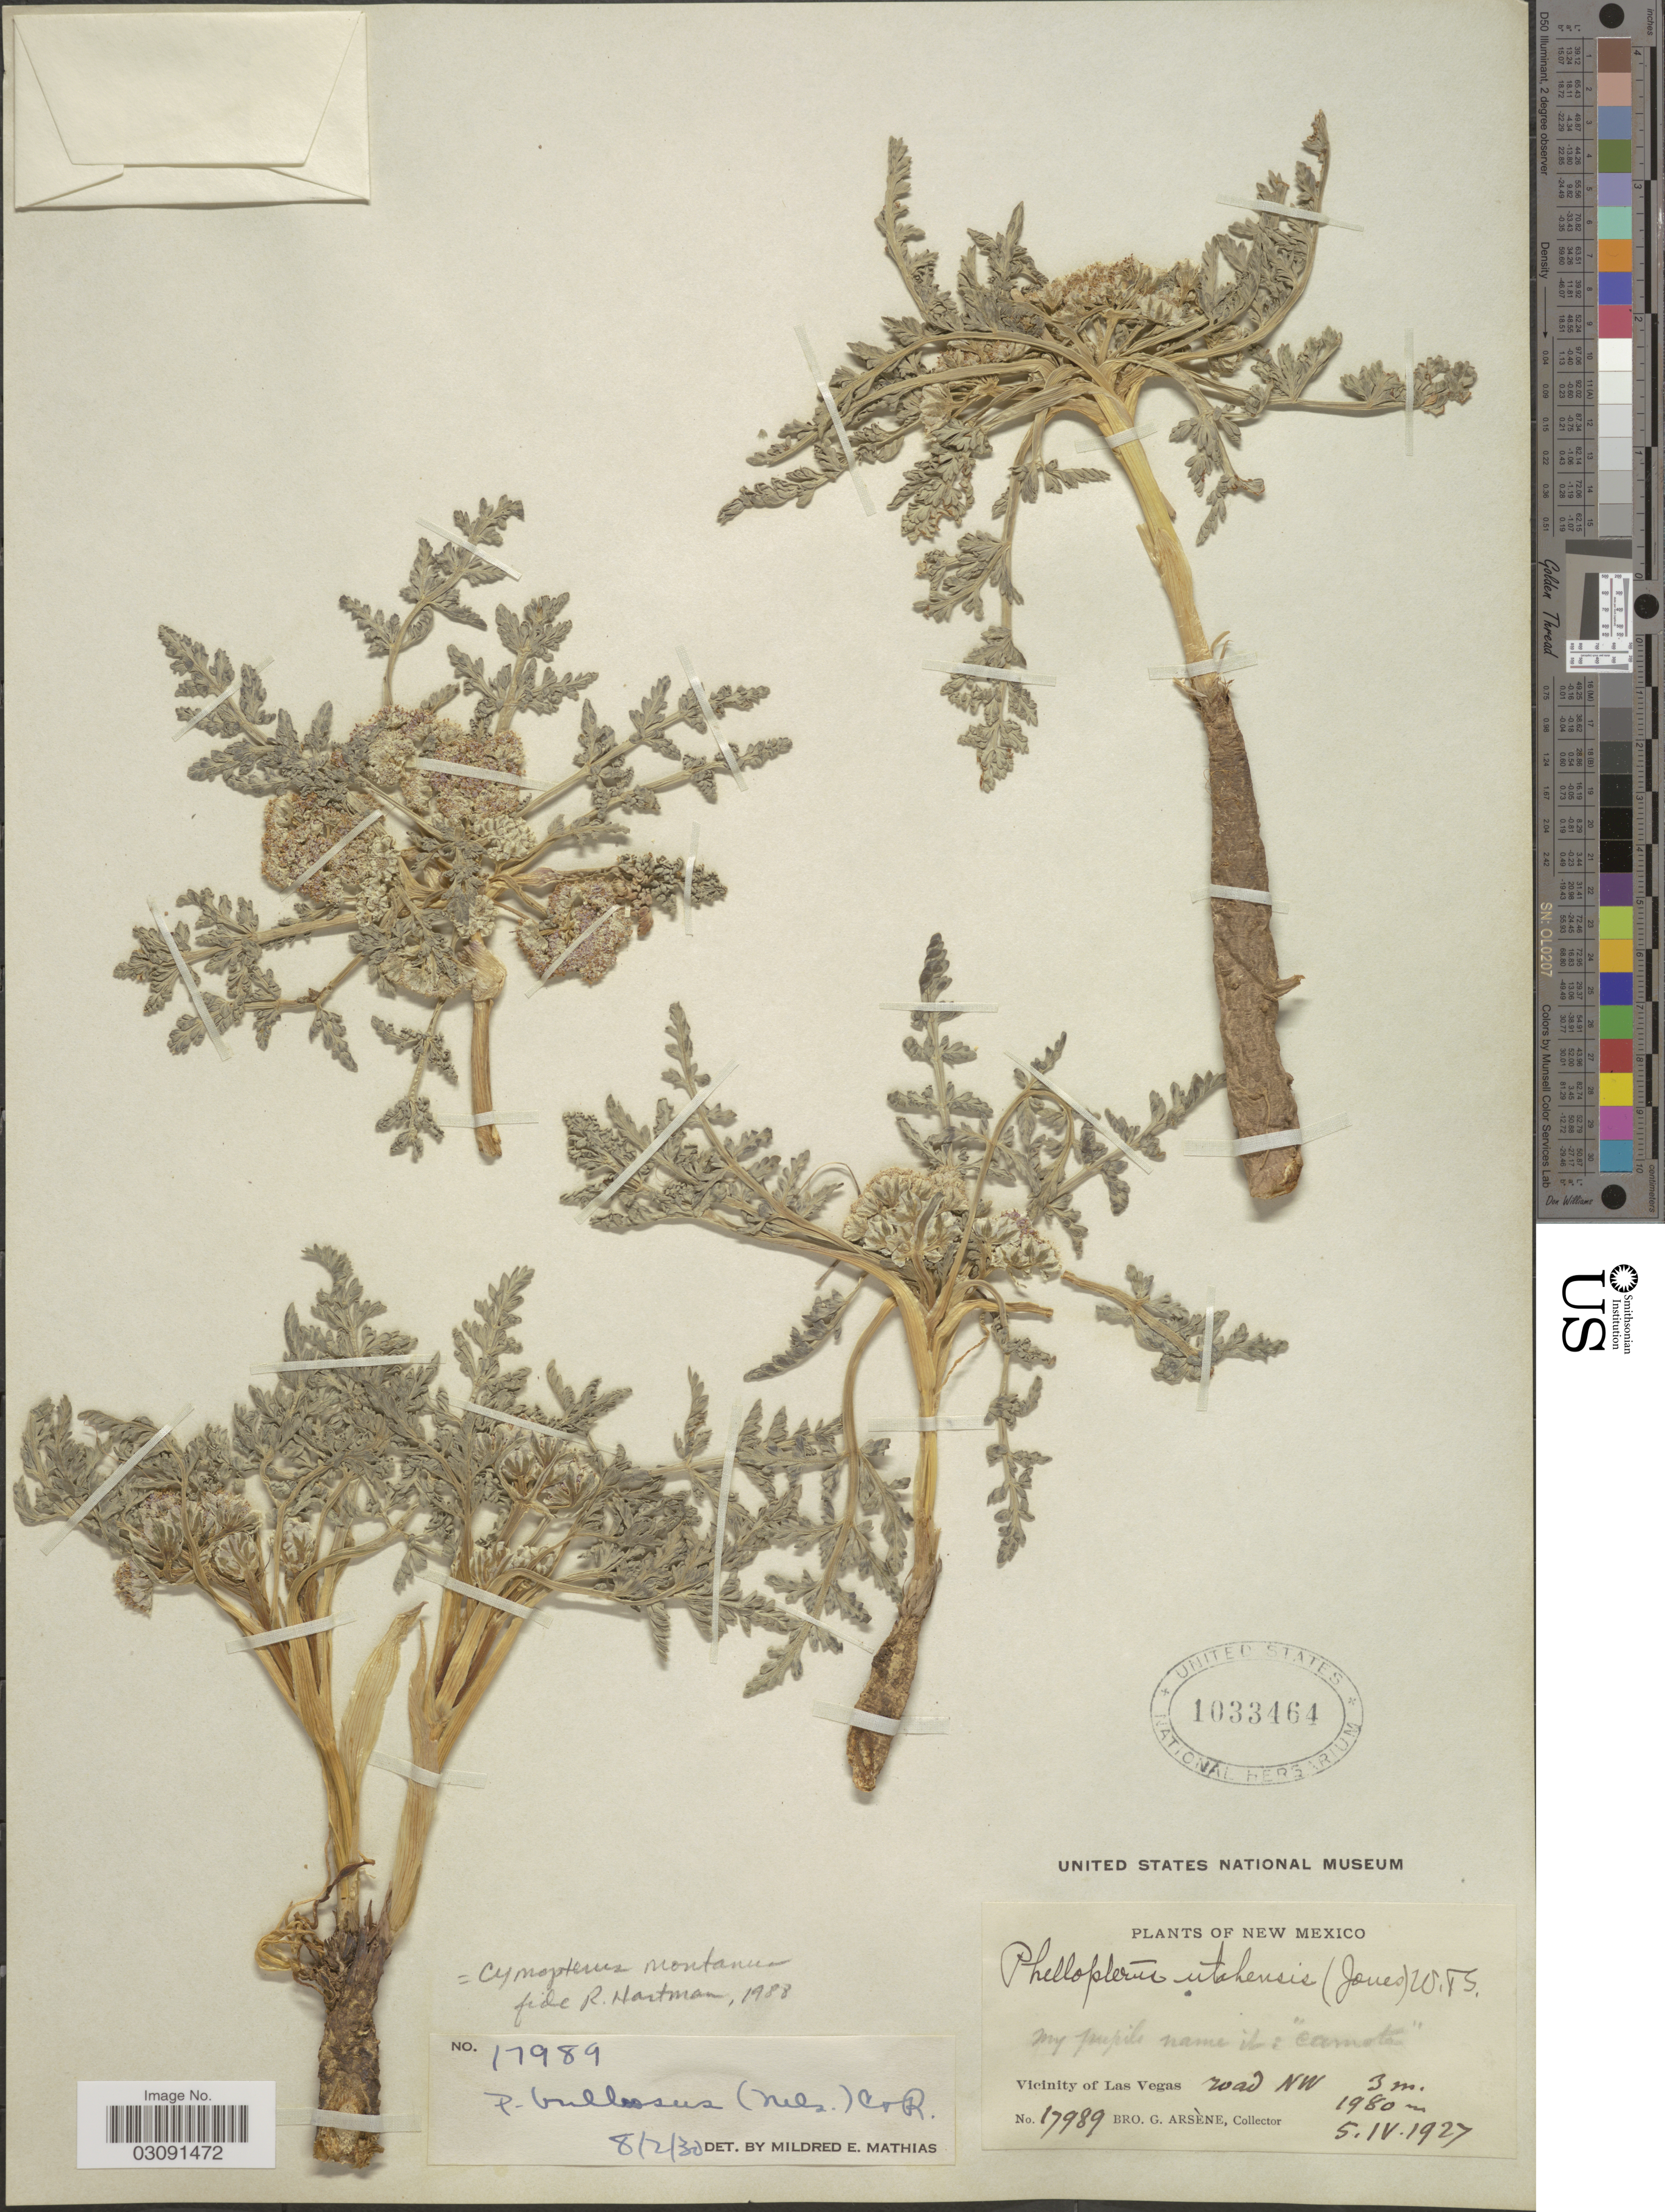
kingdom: Plantae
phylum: Tracheophyta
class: Magnoliopsida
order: Apiales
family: Apiaceae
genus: Cymopterus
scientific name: Cymopterus montanus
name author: Torr. & A. Gray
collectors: Bro. G. Arsène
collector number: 17989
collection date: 1927-04-05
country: United States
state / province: New Mexico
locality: Vicinity of Las Vegas, road NW.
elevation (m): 1980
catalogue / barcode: US 1033464